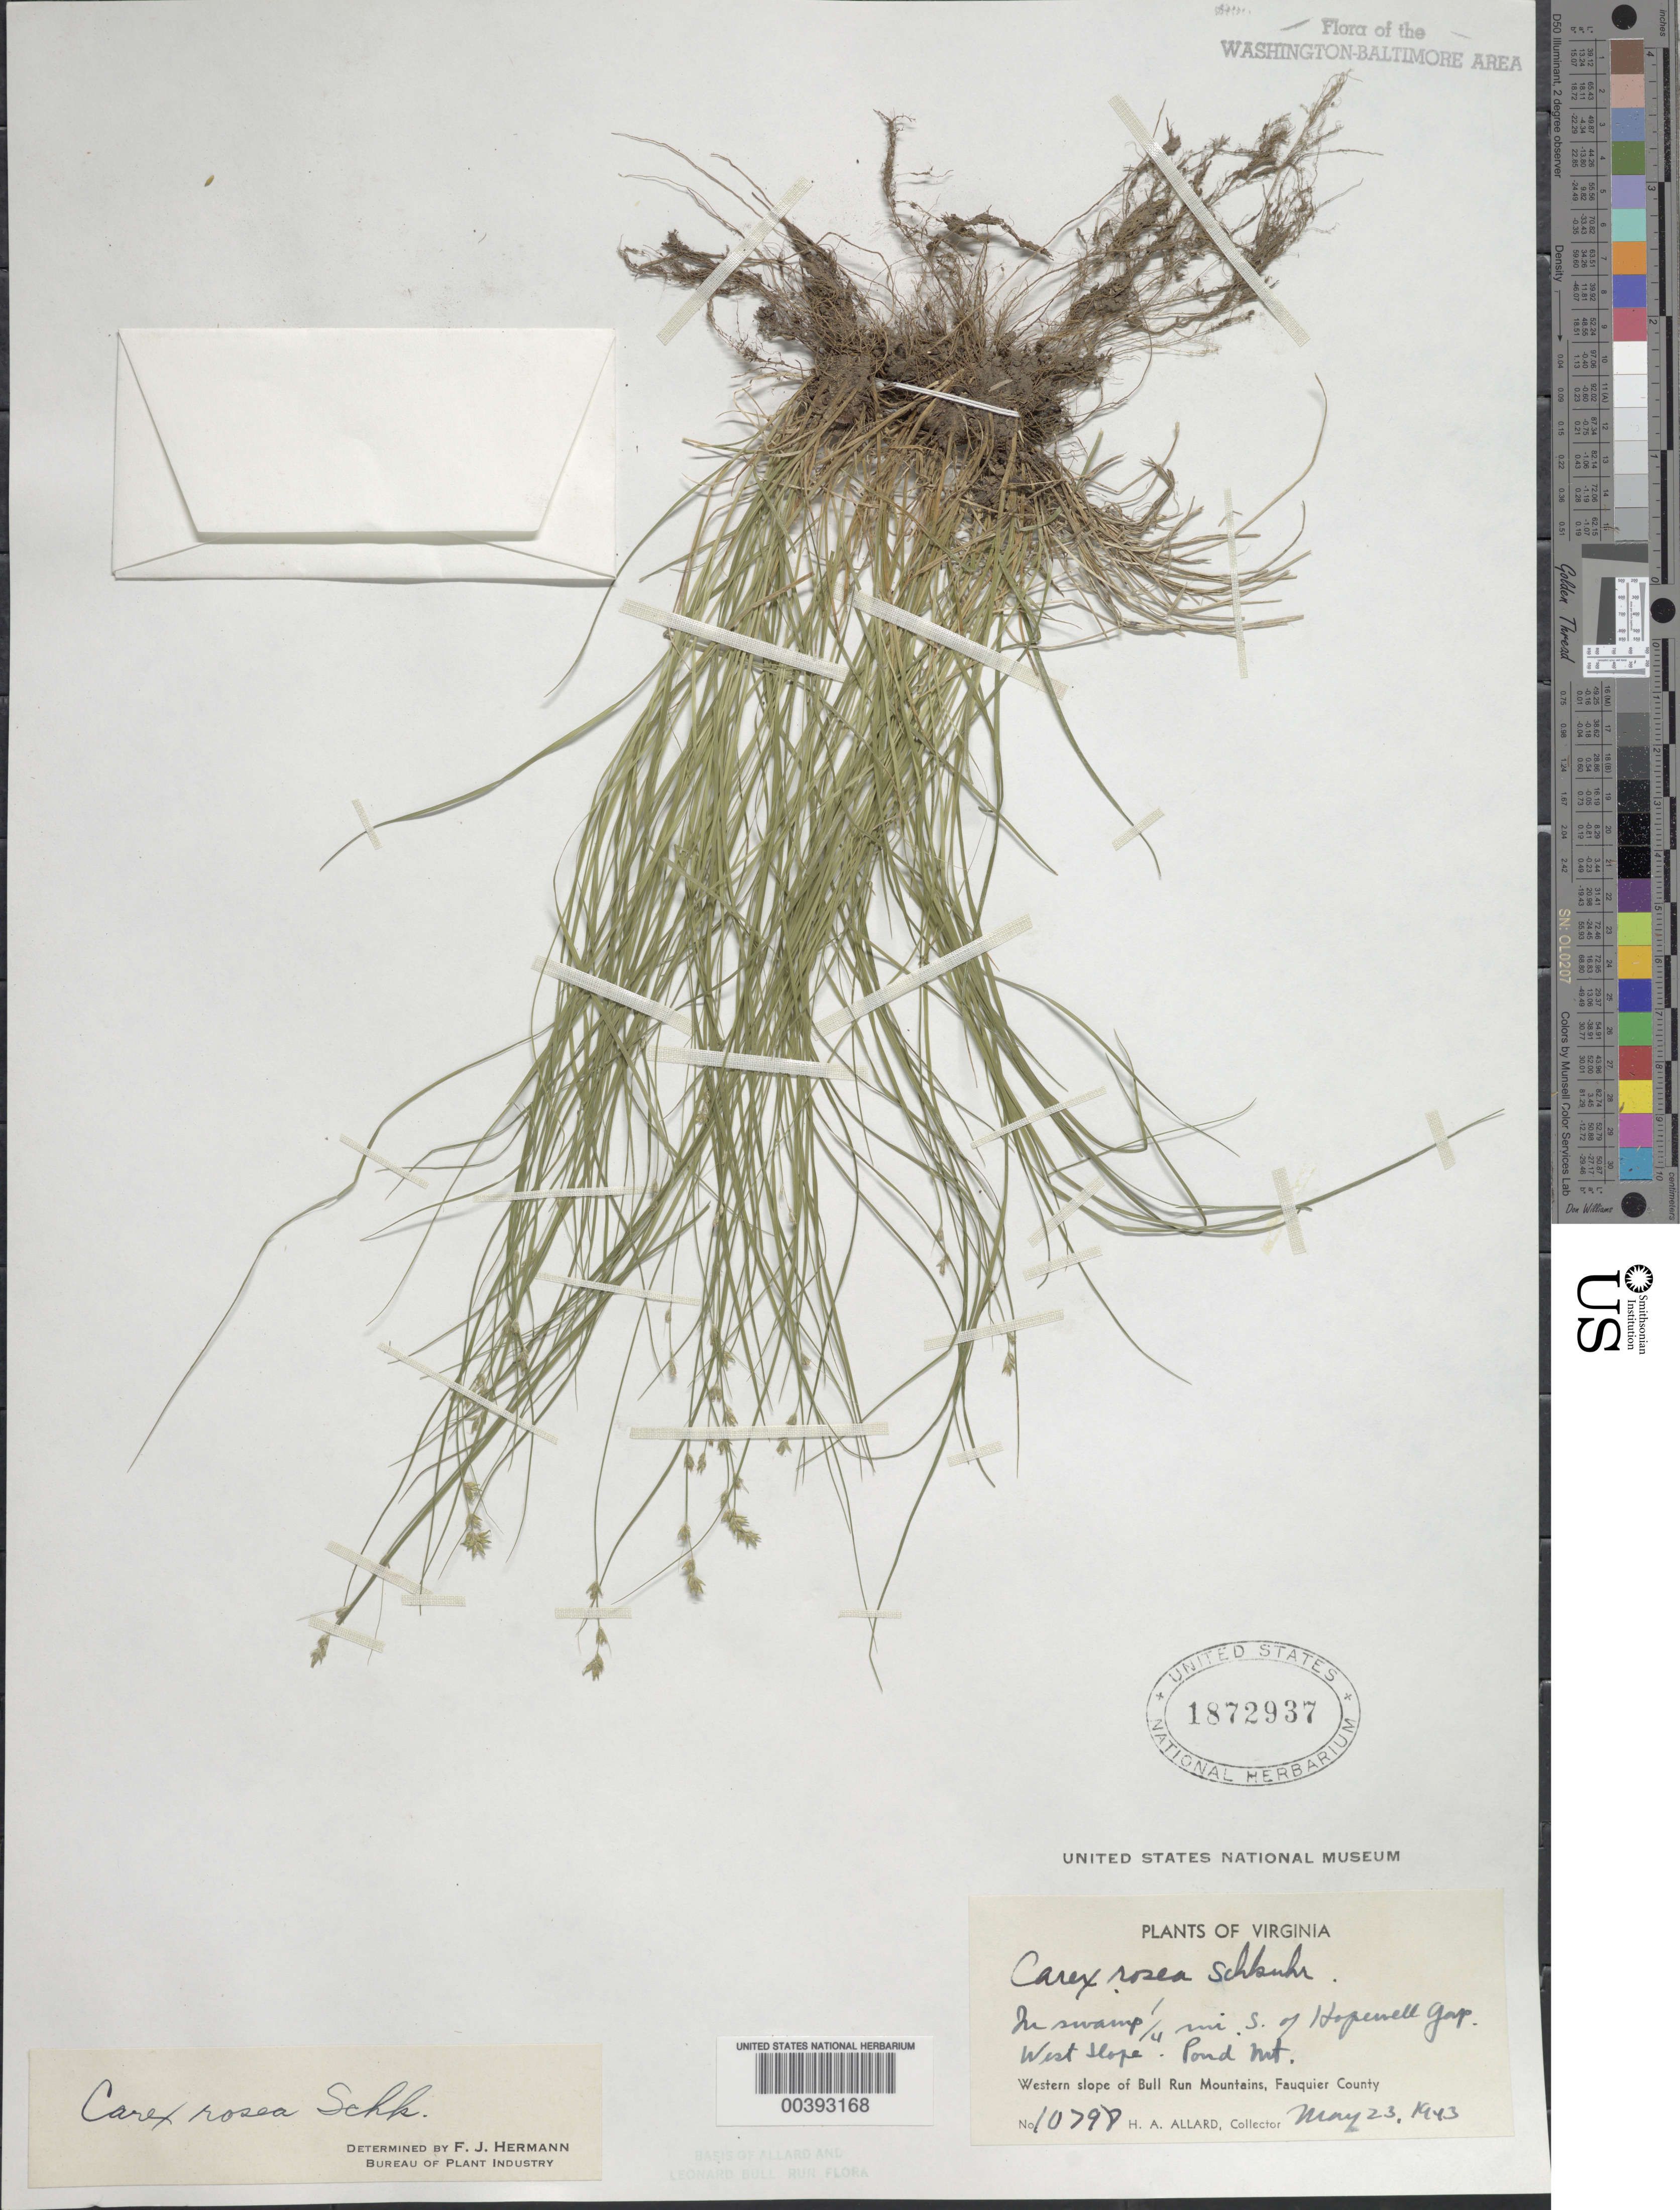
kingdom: Plantae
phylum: Tracheophyta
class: Liliopsida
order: Poales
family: Cyperaceae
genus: Carex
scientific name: Carex rosea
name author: Willd.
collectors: H. A. Allard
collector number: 10798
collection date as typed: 23 May 1943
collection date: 1943-05-23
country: United States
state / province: Virginia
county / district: Fauquier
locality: South of Hopewell Gap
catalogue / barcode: US 1872937